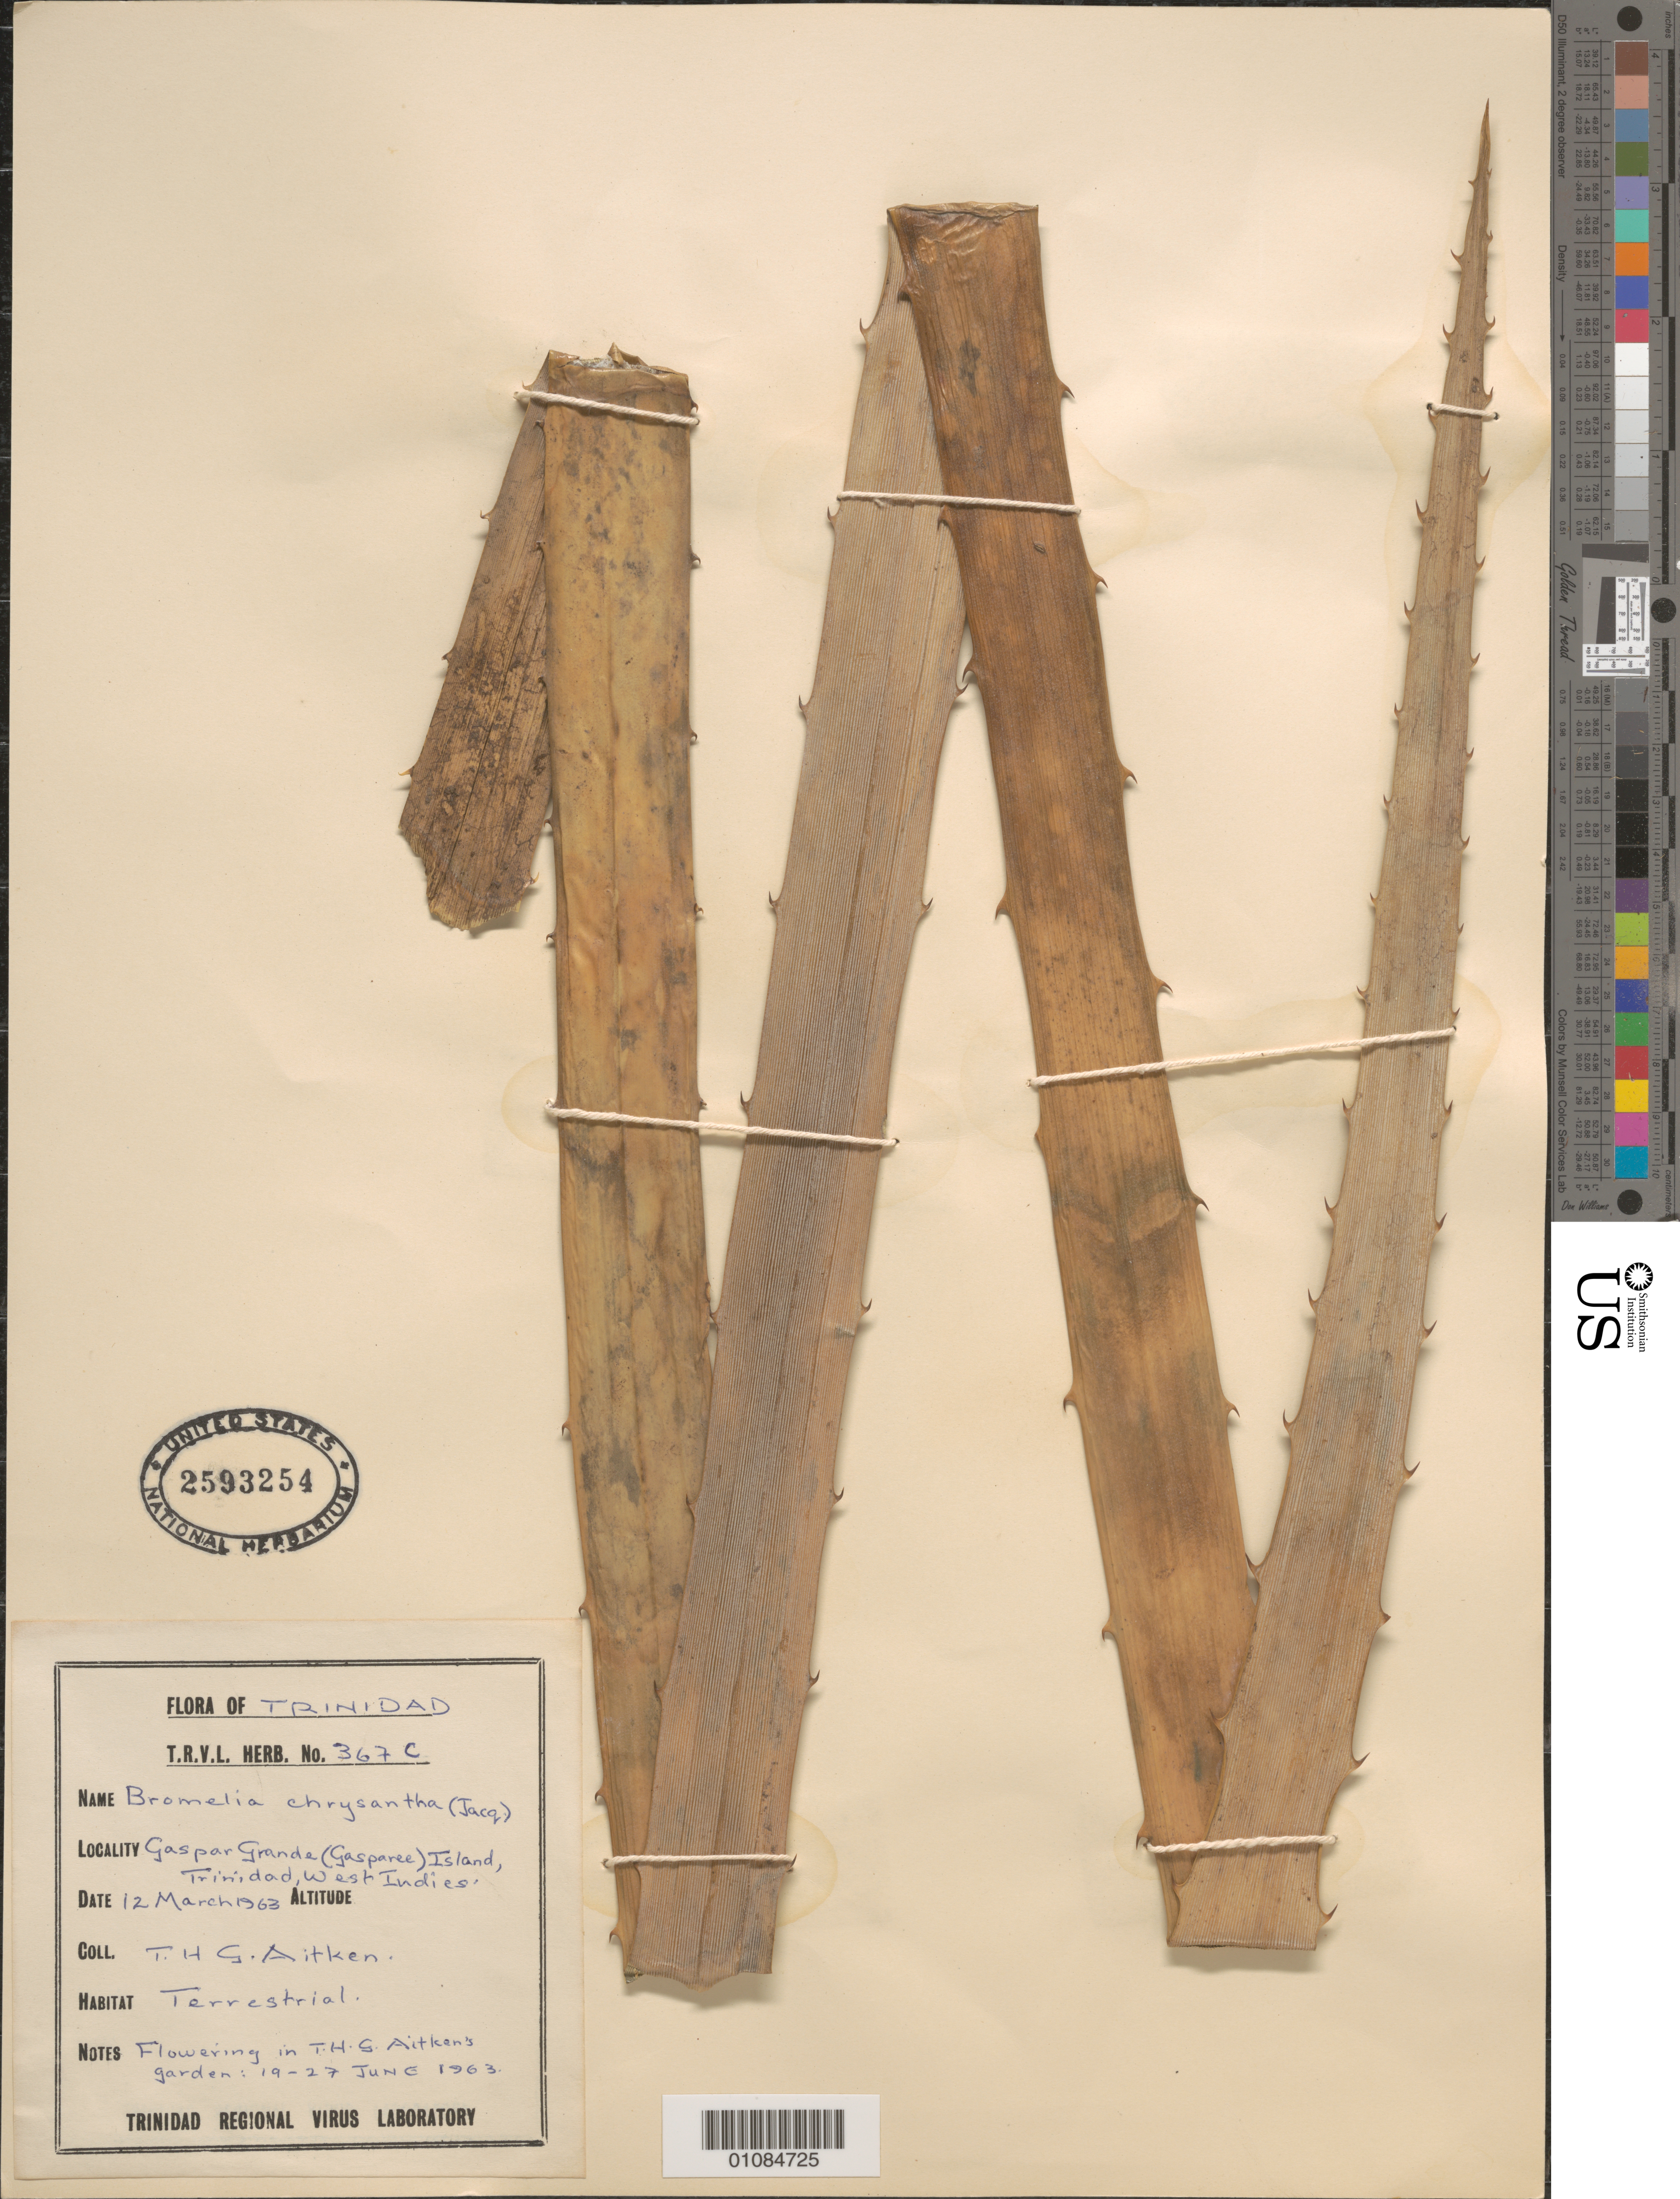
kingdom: Plantae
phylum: Tracheophyta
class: Liliopsida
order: Poales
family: Bromeliaceae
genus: Bromelia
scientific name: Bromelia chrysantha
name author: Jacq.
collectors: T. Aitken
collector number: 367C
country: Trinidad and Tobago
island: Trinidad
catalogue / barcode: US 2593254